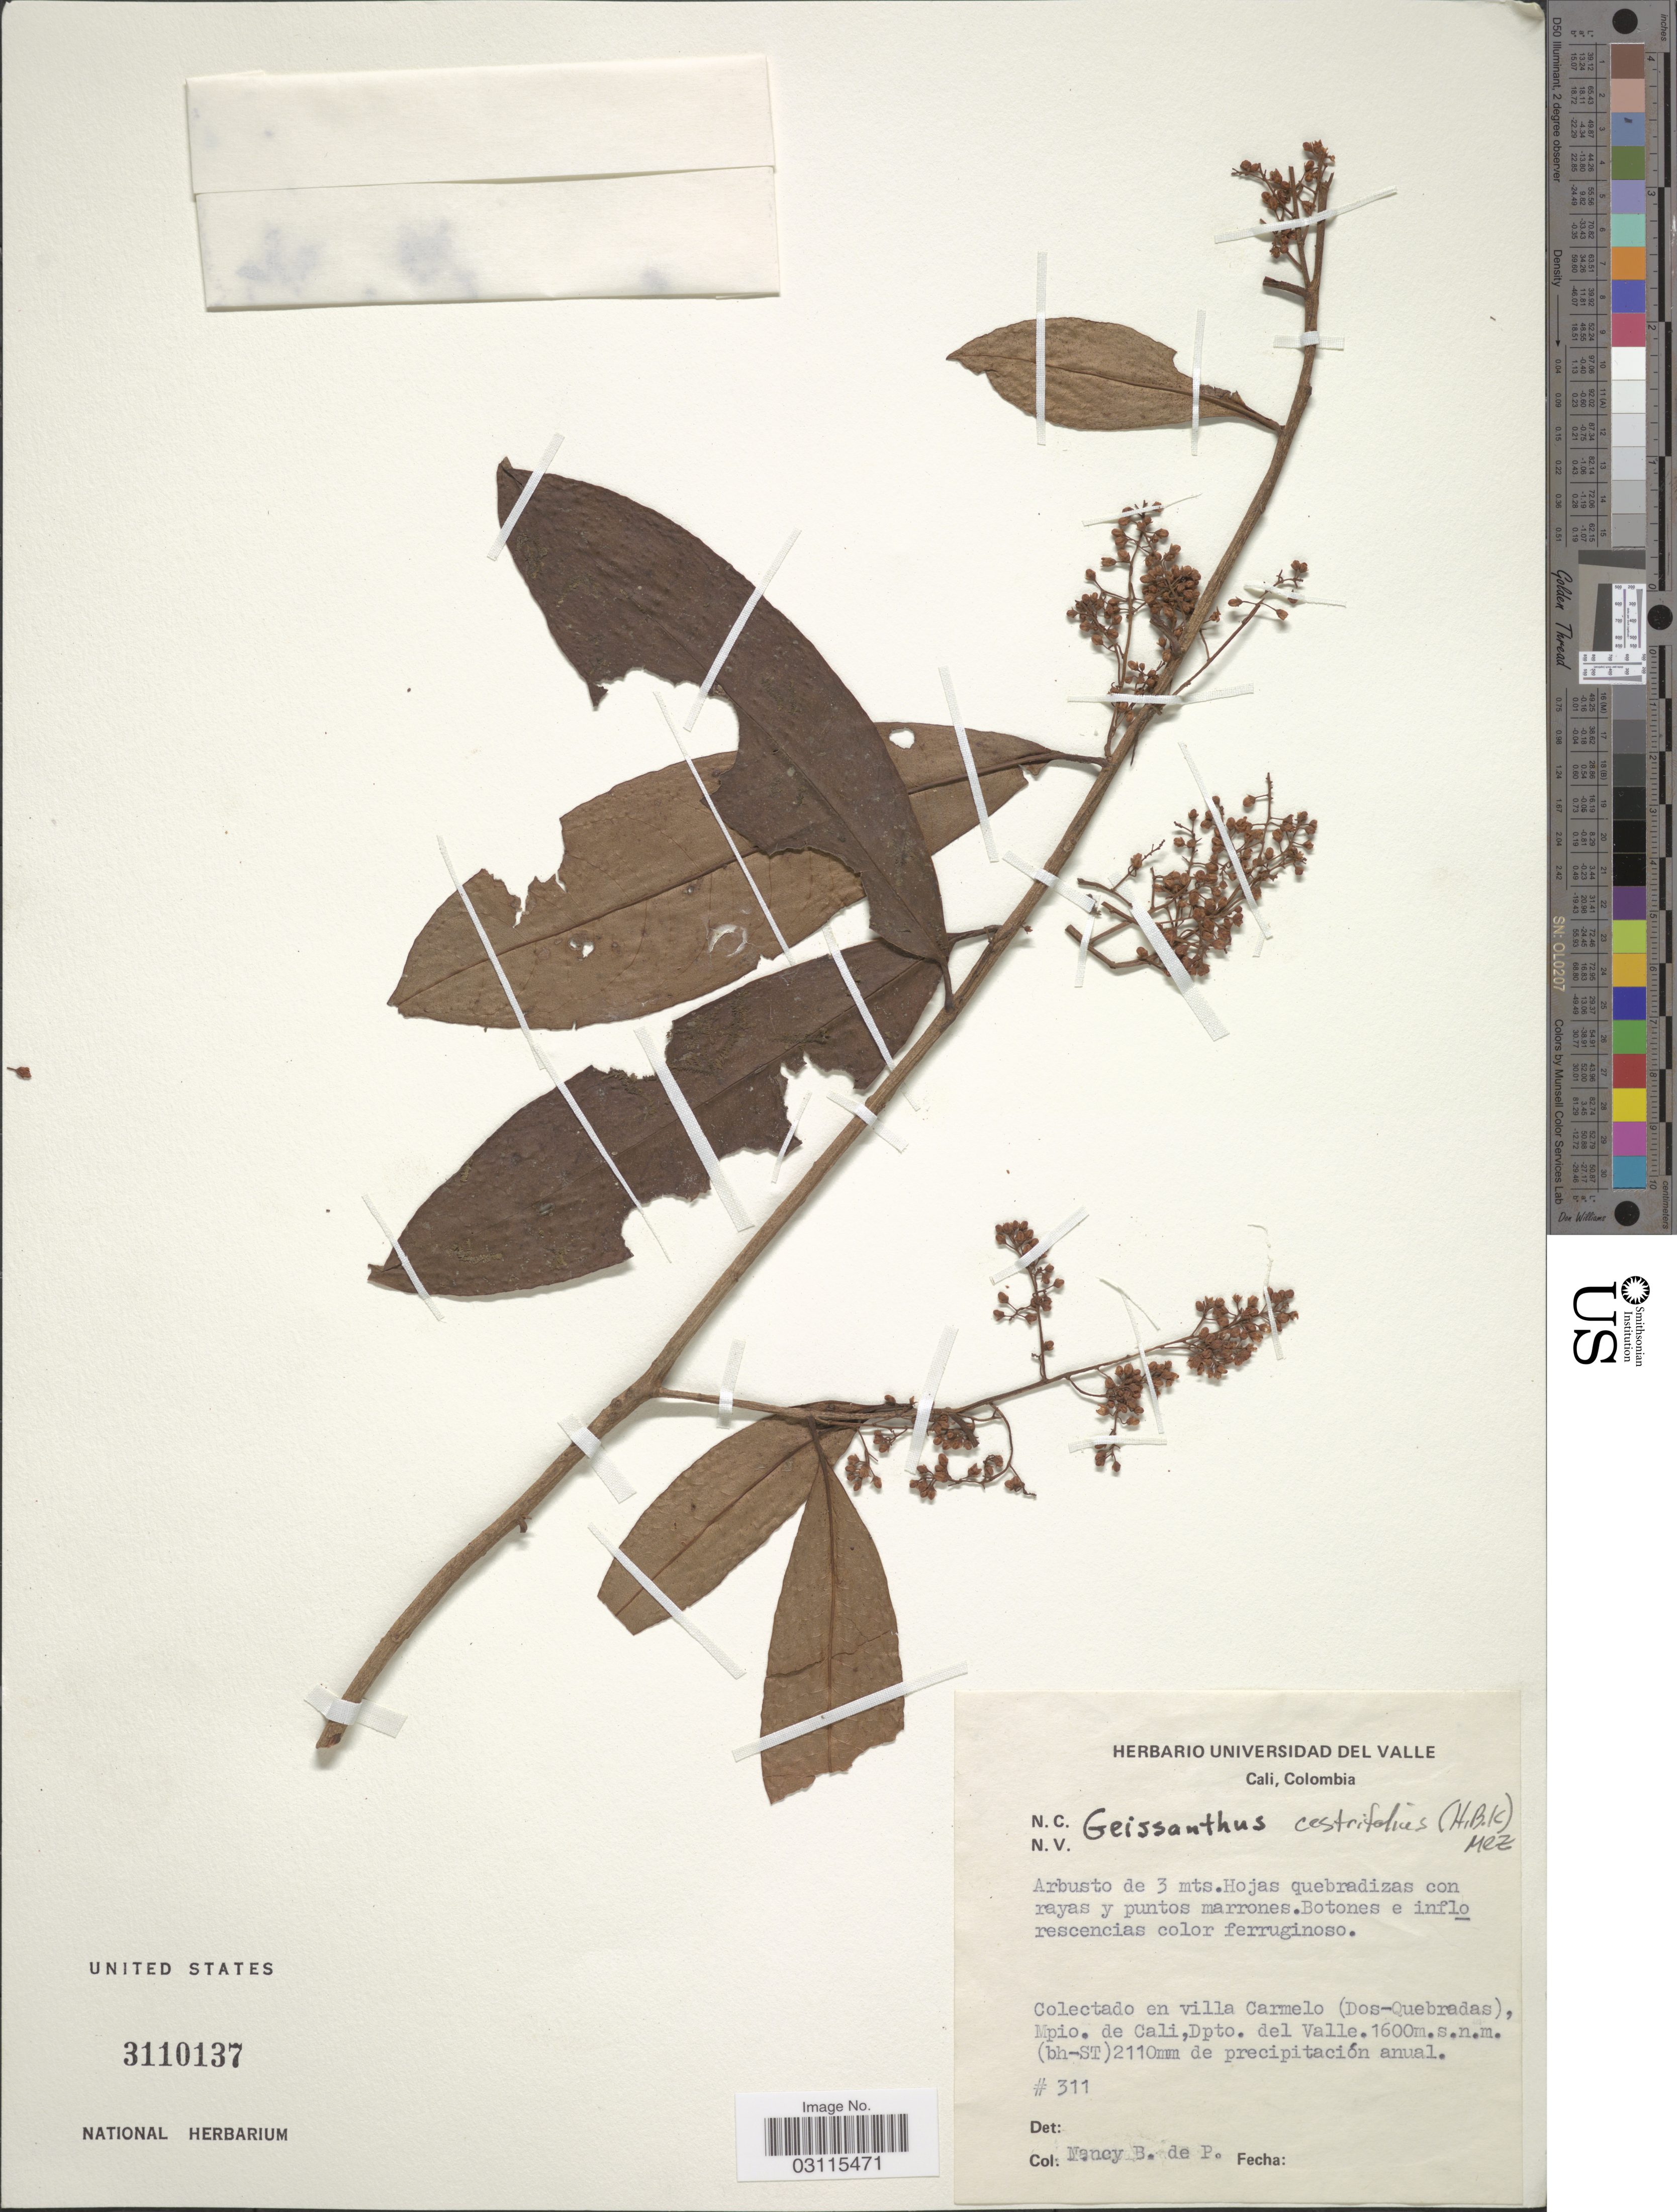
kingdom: Plantae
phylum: Tracheophyta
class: Magnoliopsida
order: Ericales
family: Primulaceae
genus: Geissanthus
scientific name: Geissanthus cestrifolius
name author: (Kunth) Mez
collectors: Nancy B. de P.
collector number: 311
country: Colombia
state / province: Valle del Cauca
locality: En villa Carmelo (Dos-Quebradas), Mpio. de Cali, Dpto. del Valle.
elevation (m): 1600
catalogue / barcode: US 3110137